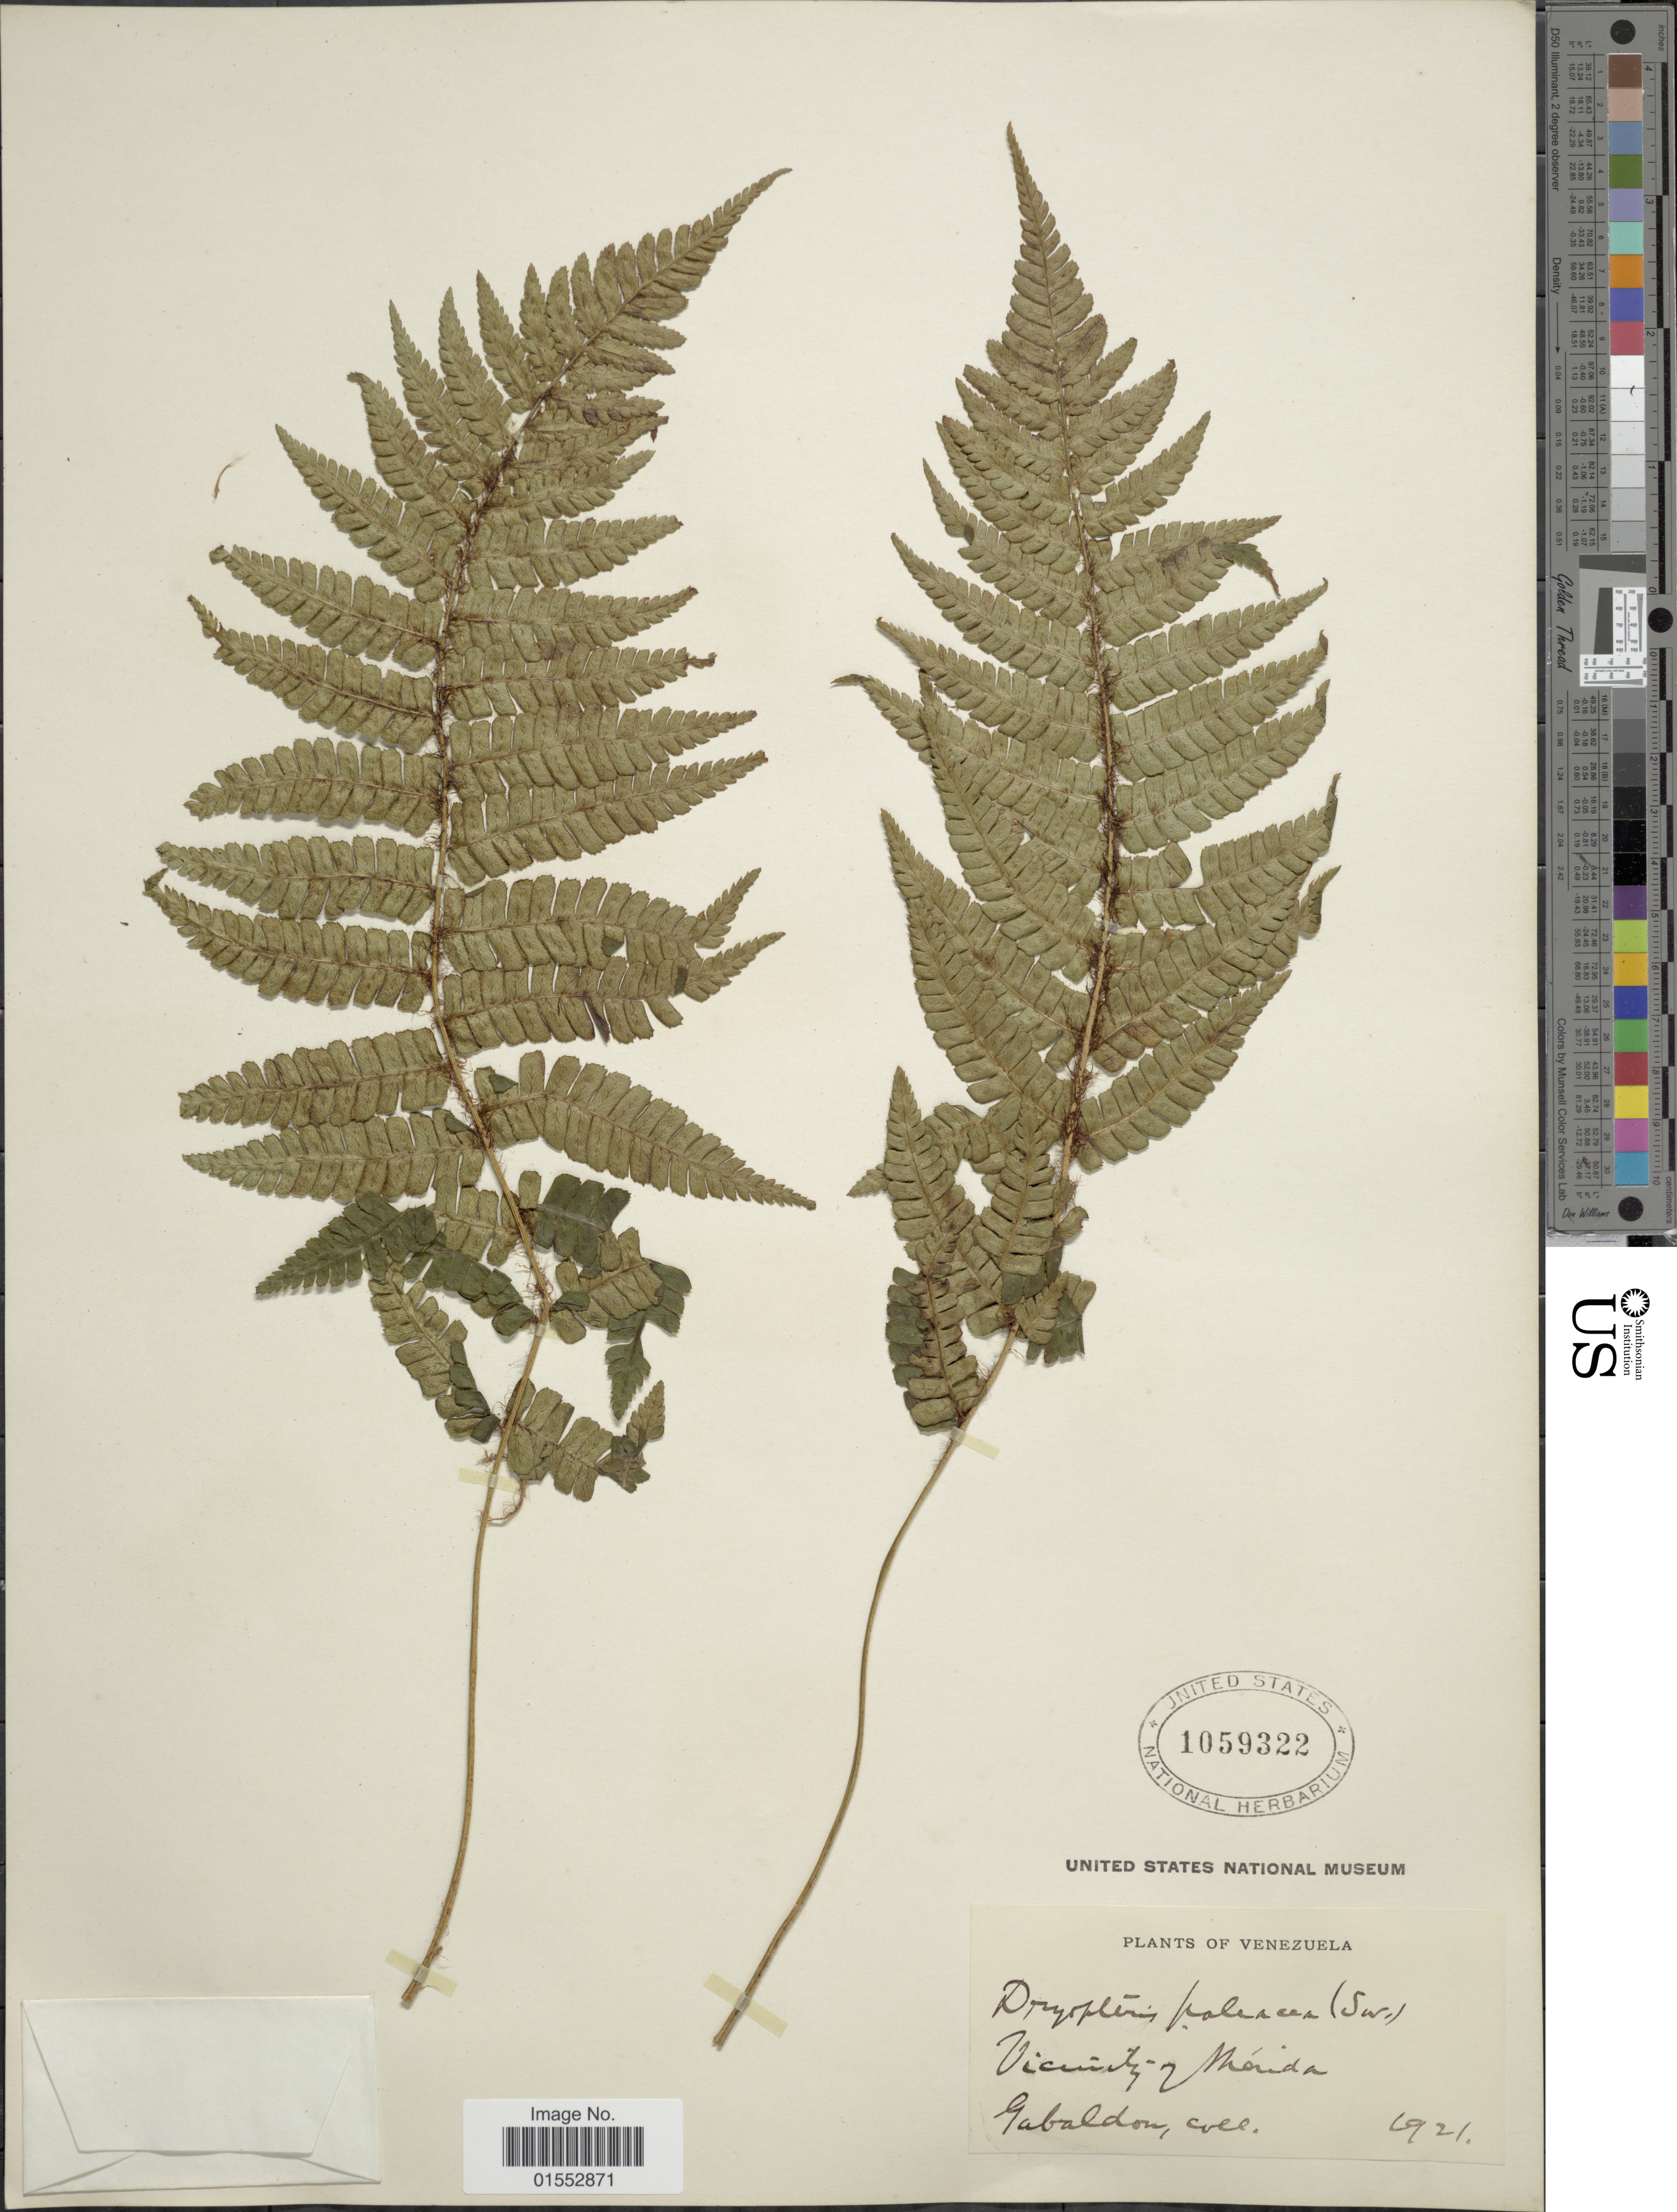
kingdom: Plantae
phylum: Tracheophyta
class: Polypodiopsida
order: Polypodiales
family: Dryopteridaceae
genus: Dryopteris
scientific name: Dryopteris wallichiana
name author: (Spreng.) Hyl.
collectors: Gabaldon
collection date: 1921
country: Venezuela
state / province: Mérida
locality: Vicinity of Merida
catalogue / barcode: US 1059322